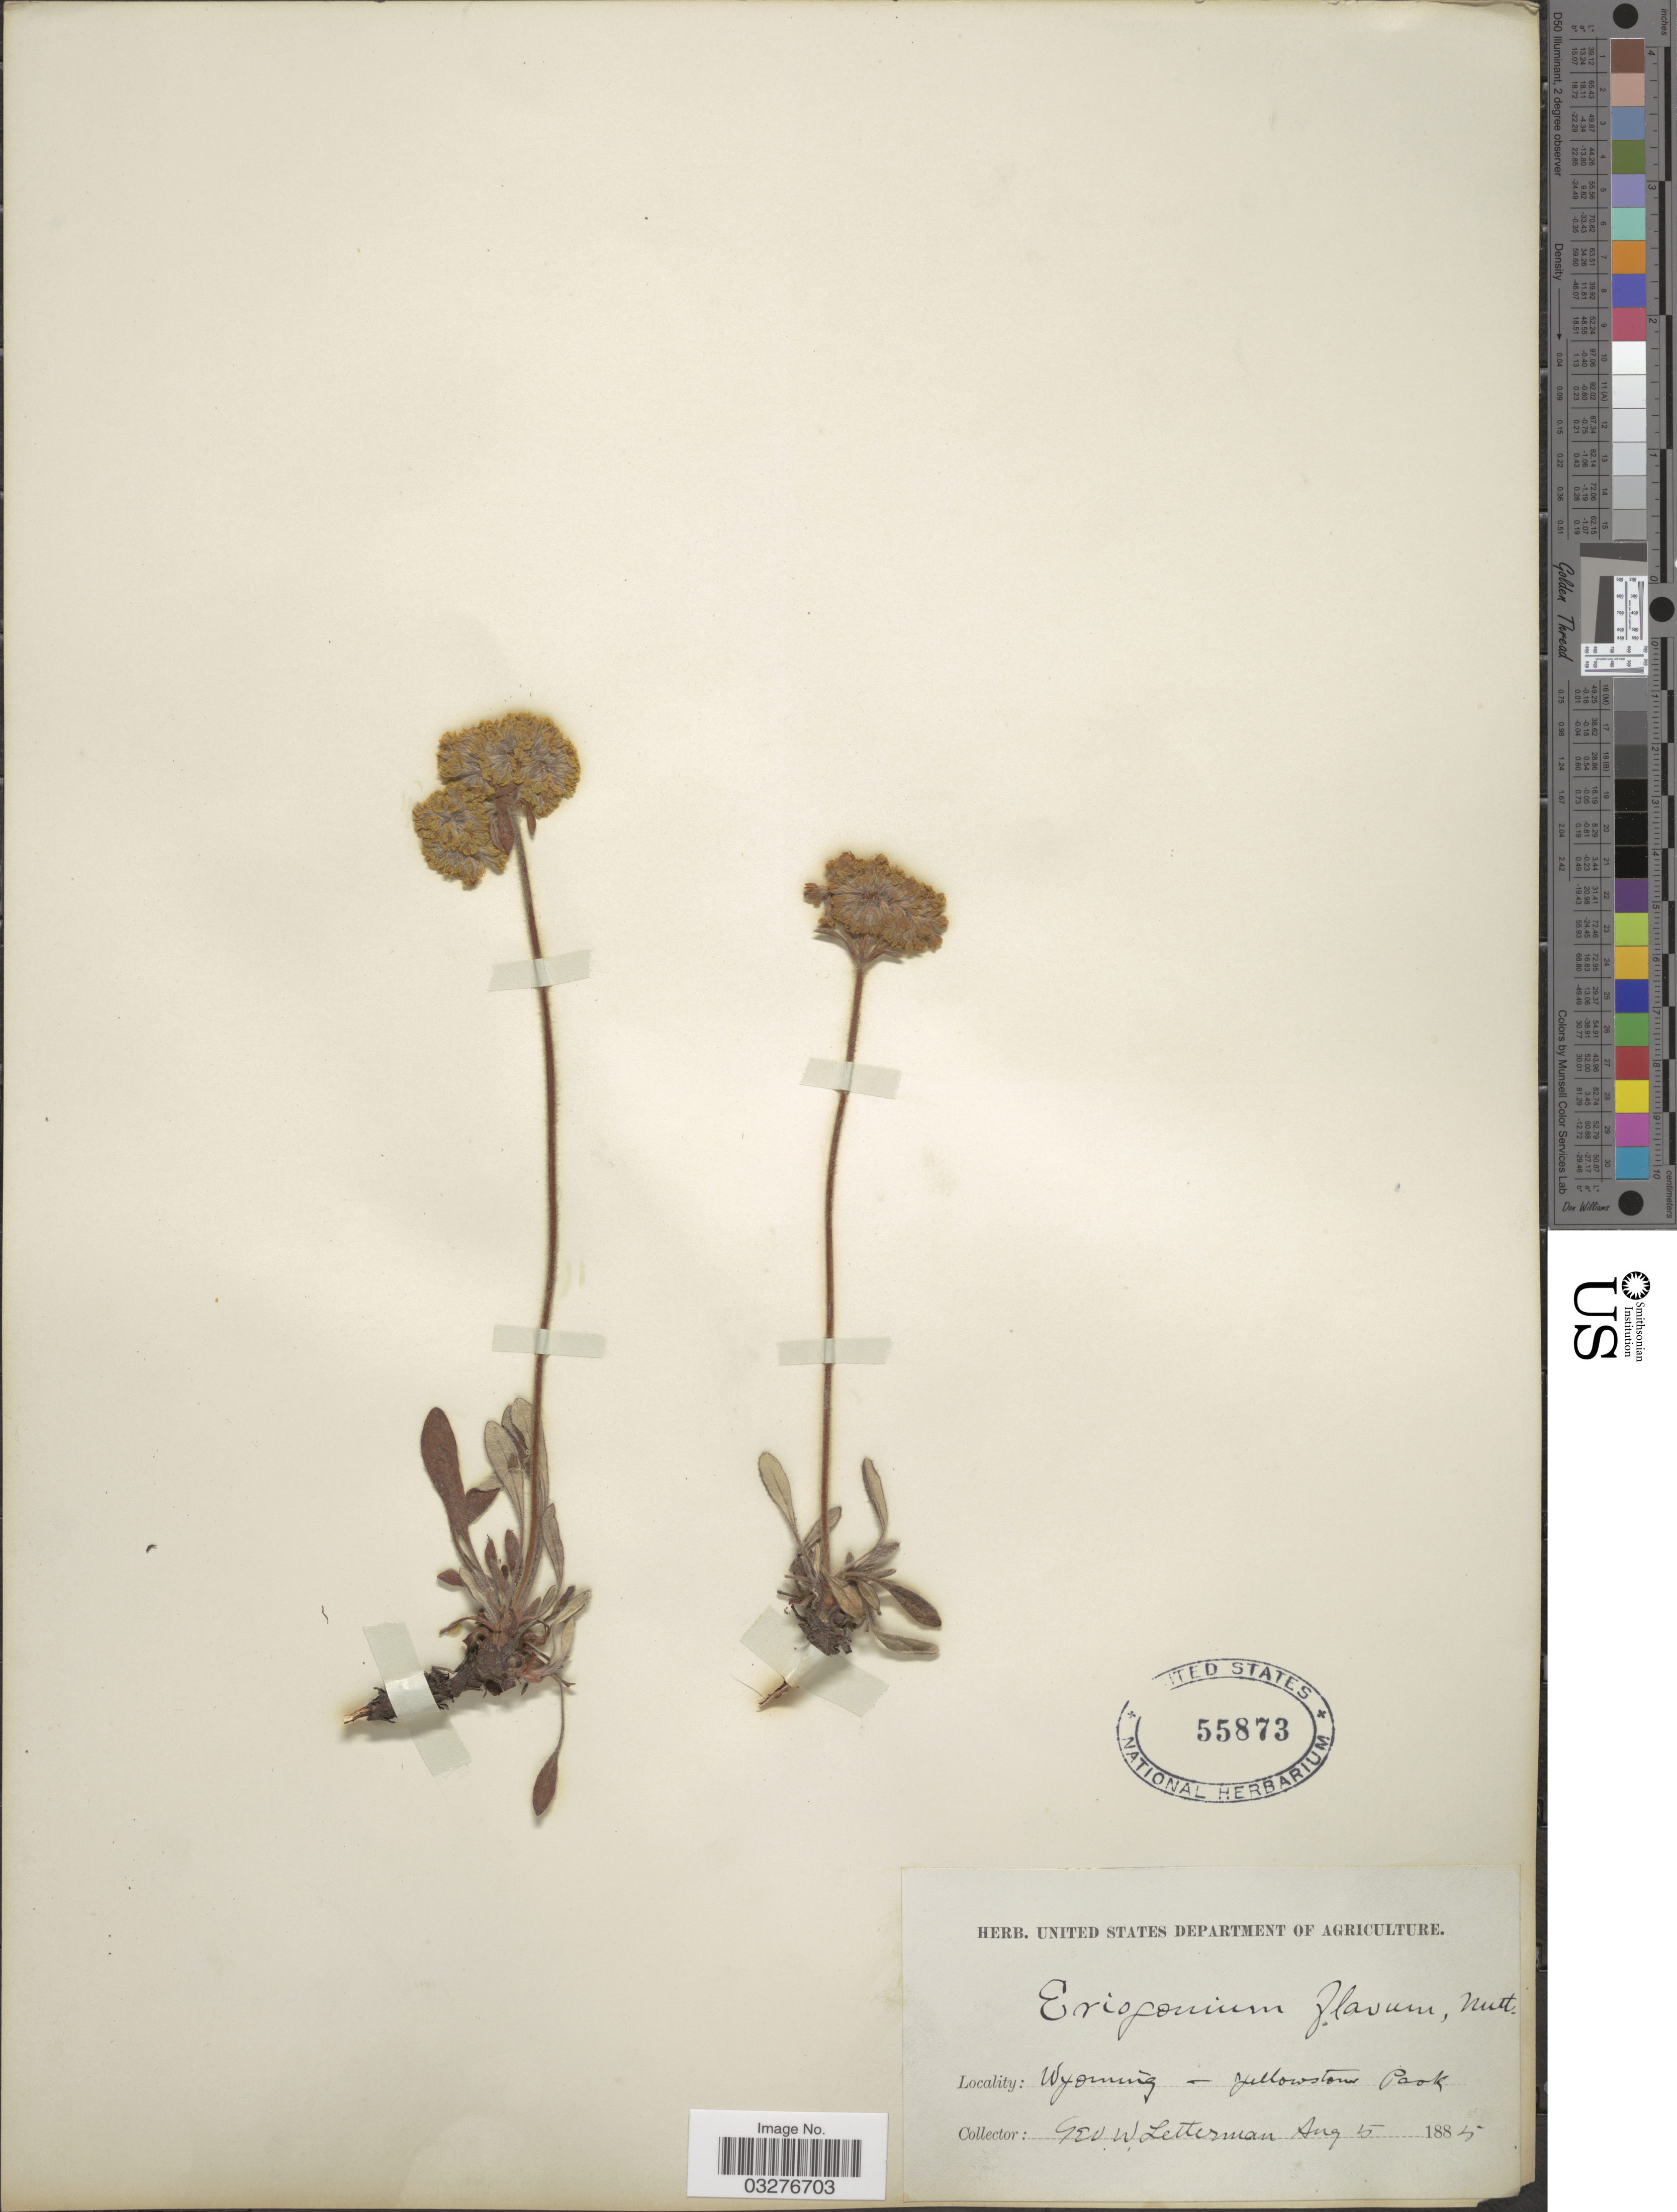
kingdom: Plantae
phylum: Tracheophyta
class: Magnoliopsida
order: Caryophyllales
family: Polygonaceae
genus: Eriogonum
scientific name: Eriogonum flavum var. piperi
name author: M.E. Jones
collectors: G. W. Letterman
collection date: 1885-08-05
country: United States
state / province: Wyoming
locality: Yellowstone Park.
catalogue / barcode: US 55873